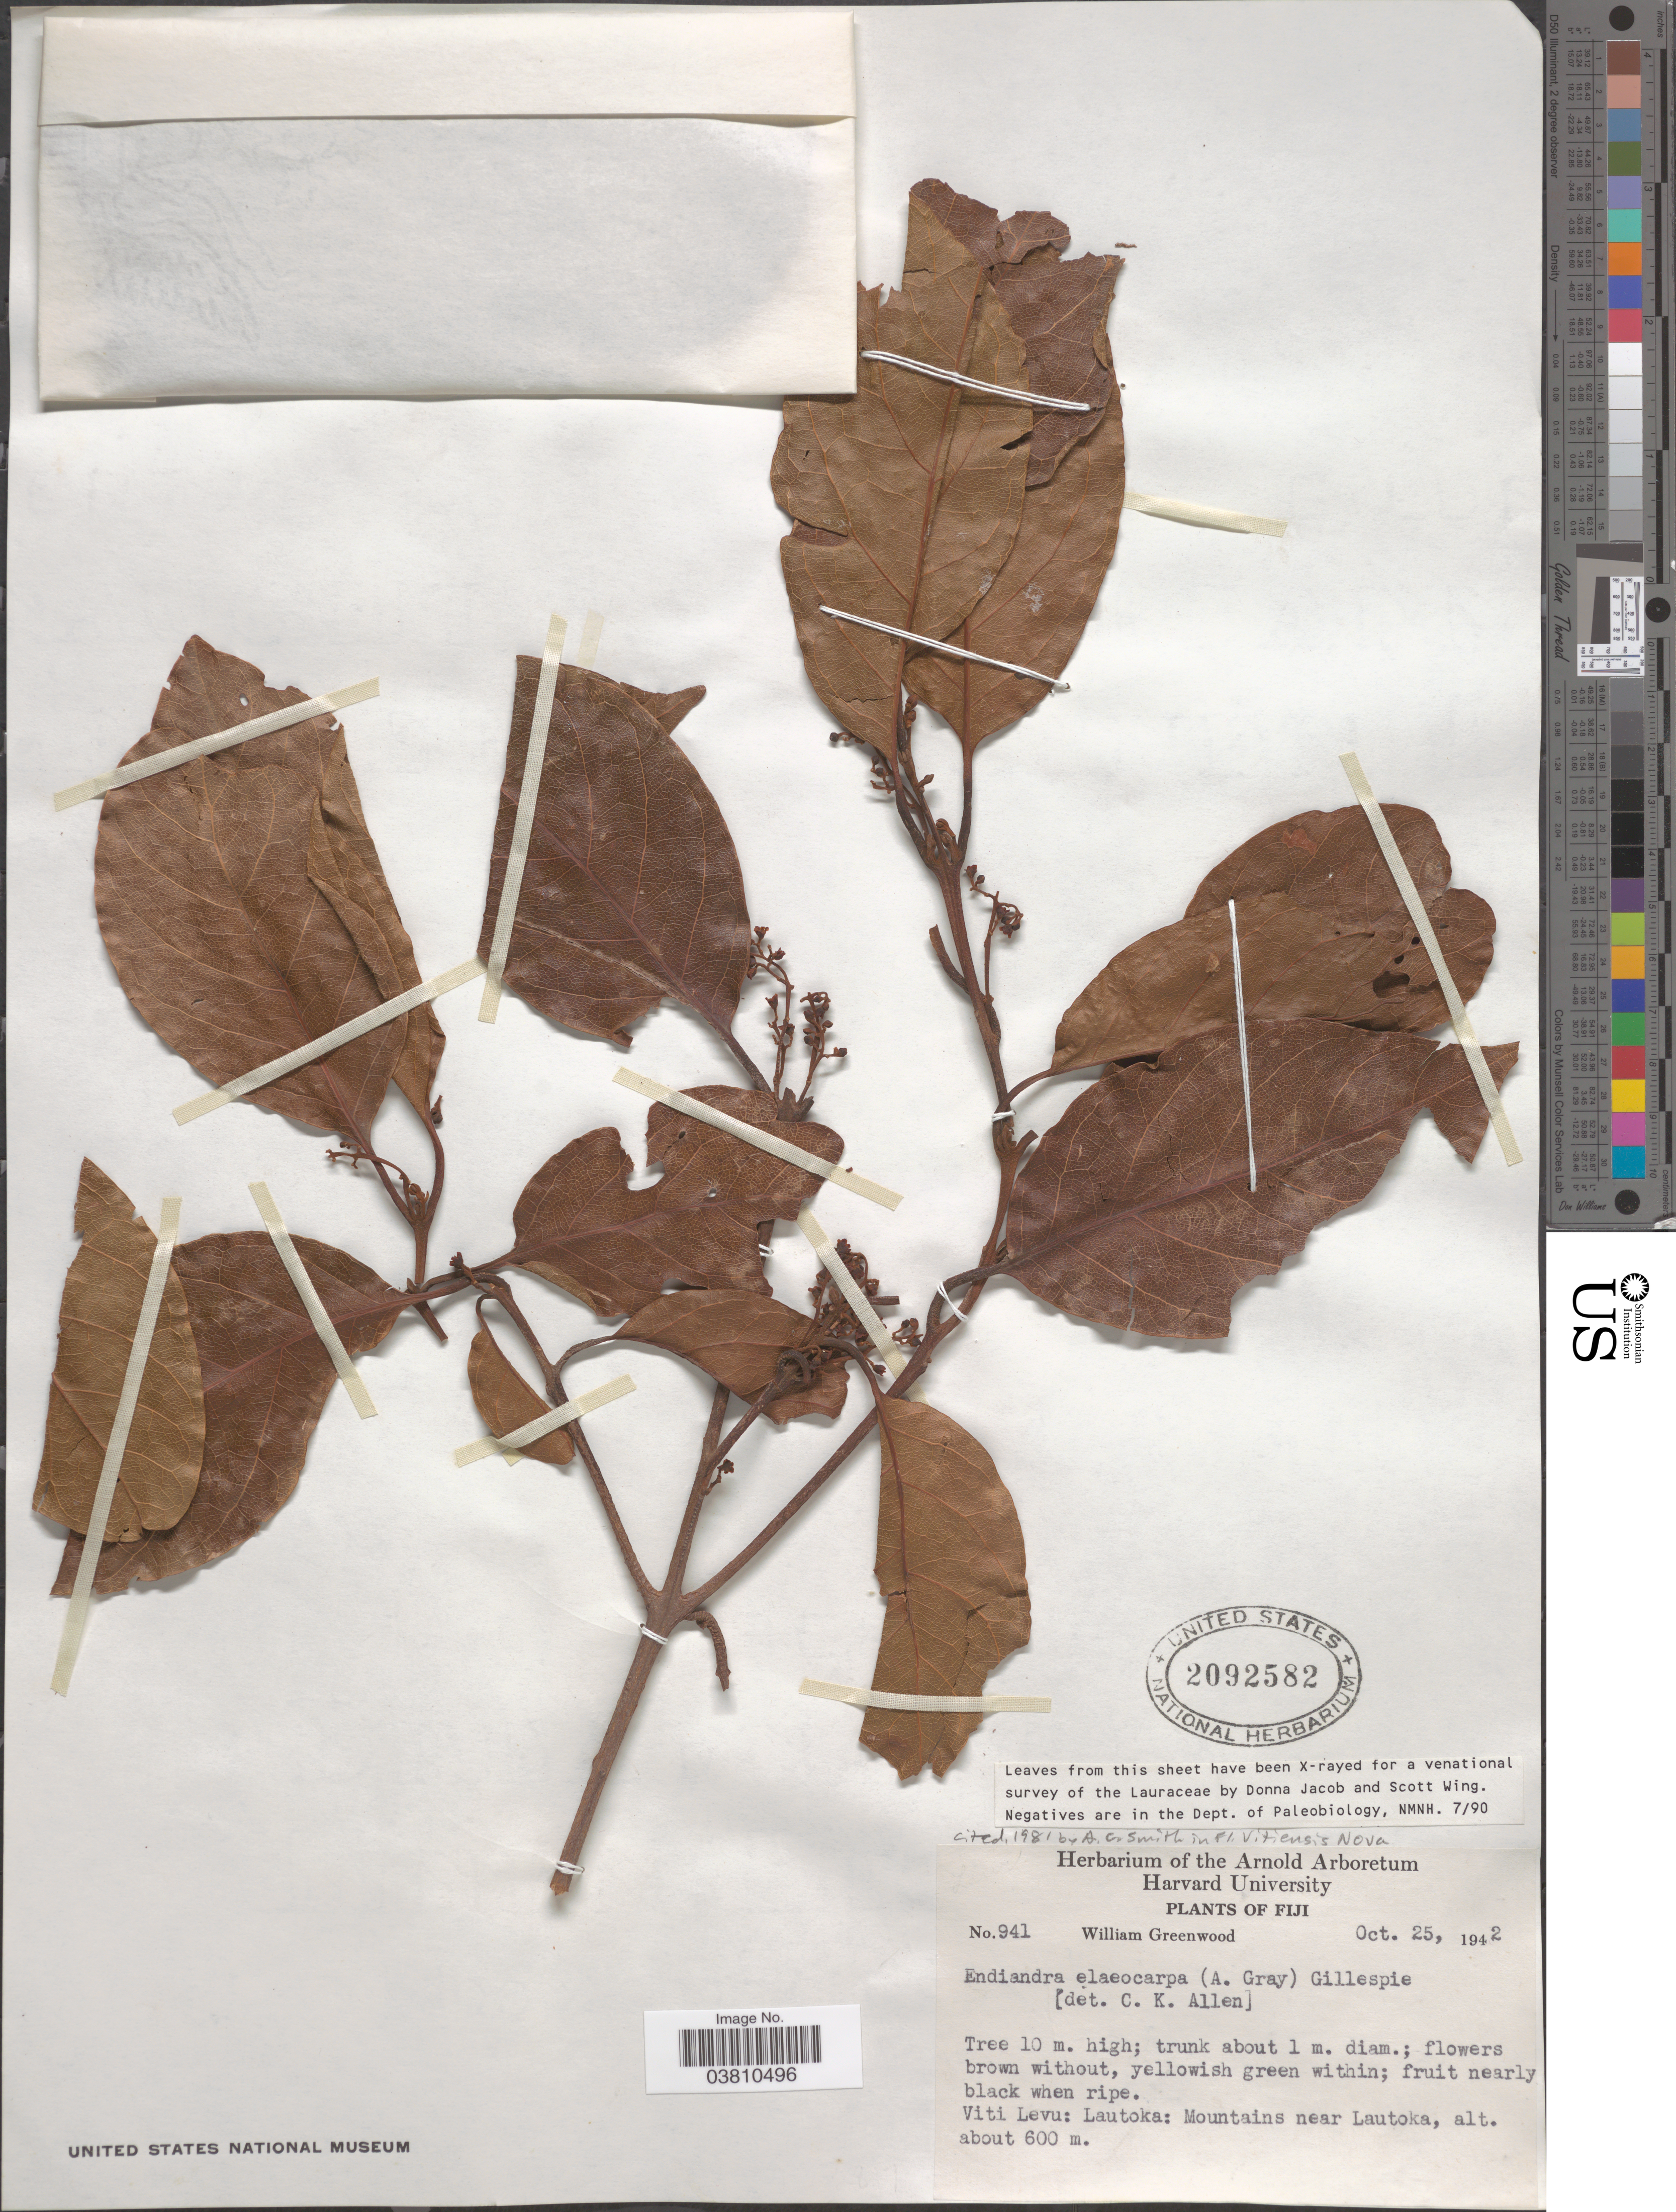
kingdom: Plantae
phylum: Tracheophyta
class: Magnoliopsida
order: Laurales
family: Lauraceae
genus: Endiandra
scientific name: Endiandra elaeocarpa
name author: Gillespie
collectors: W. Greenwood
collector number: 941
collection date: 1942-10-25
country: Fiji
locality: Viti Levu: Lautoka: Mountains near Lautoka.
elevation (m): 600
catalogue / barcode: US 2092582